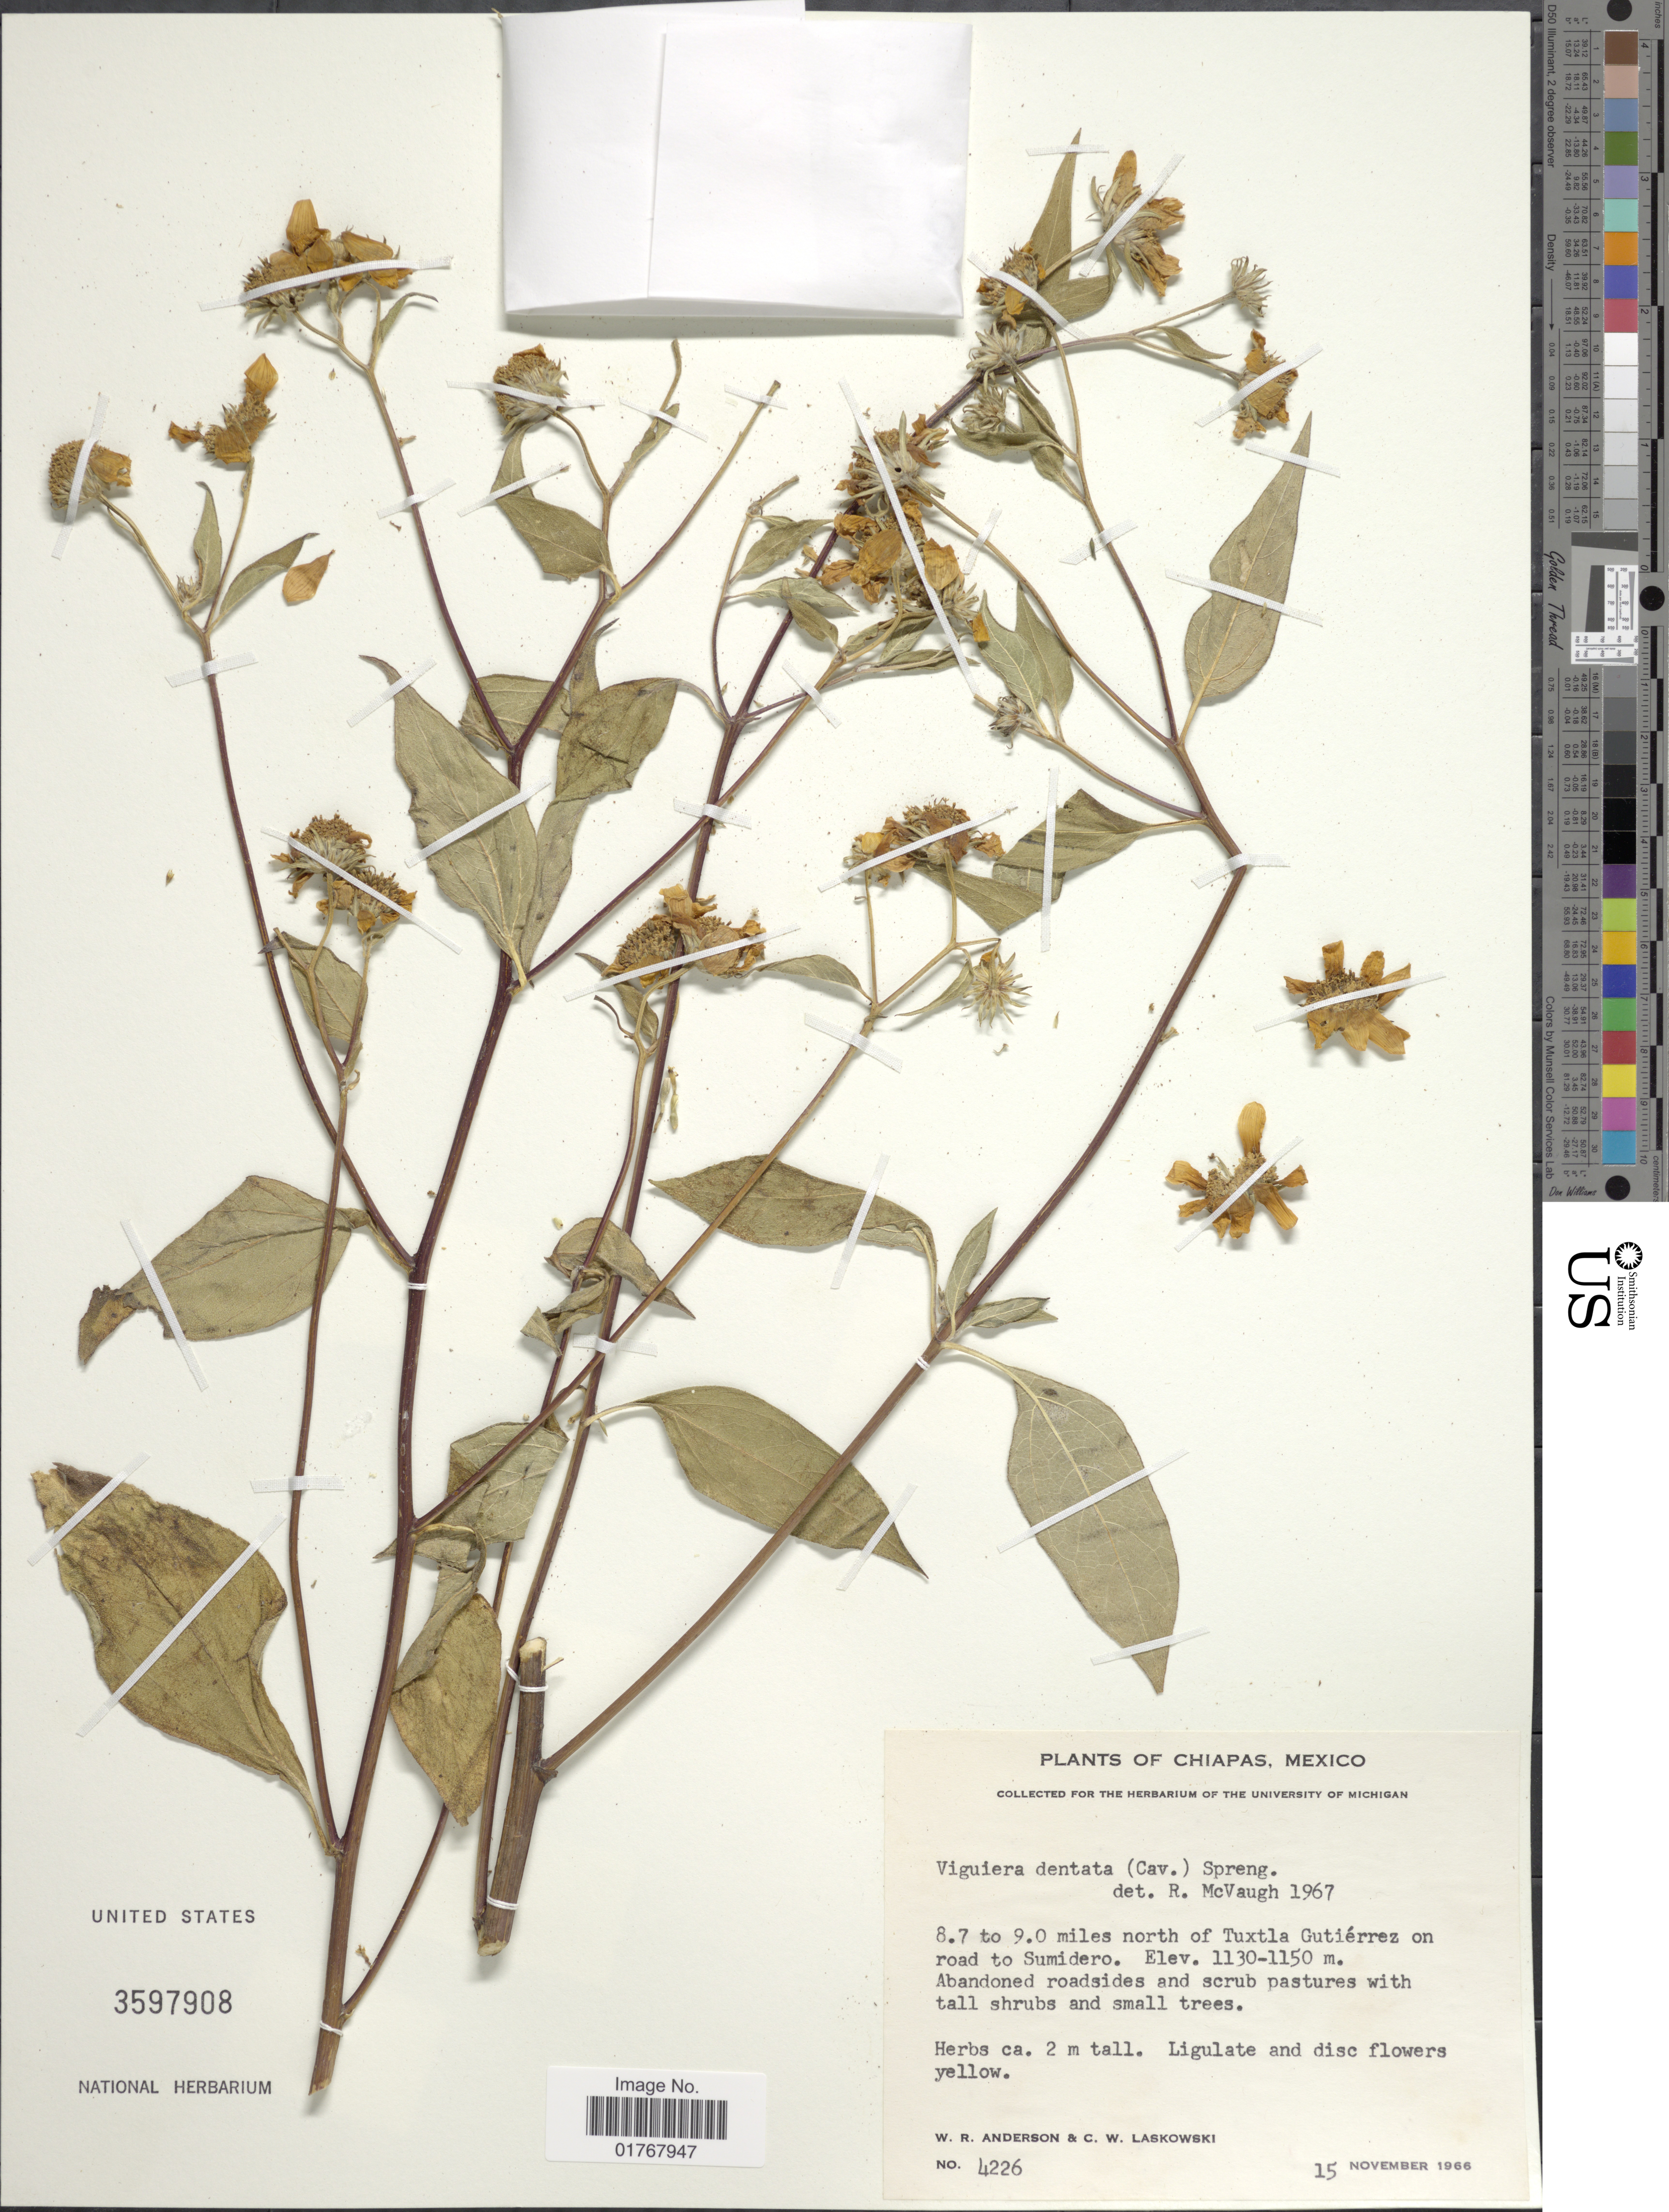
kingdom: Plantae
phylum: Tracheophyta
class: Magnoliopsida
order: Asterales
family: Asteraceae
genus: Viguiera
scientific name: Viguiera dentata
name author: (Cav.) Spreng.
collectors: W. Anderson & C. Laskowski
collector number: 4226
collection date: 1966-11-15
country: Mexico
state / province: Chiapas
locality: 8.7 to 9.0 miles north of Tuxtla Gutiérrez on road to Sumidero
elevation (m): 1130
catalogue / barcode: US 3597908